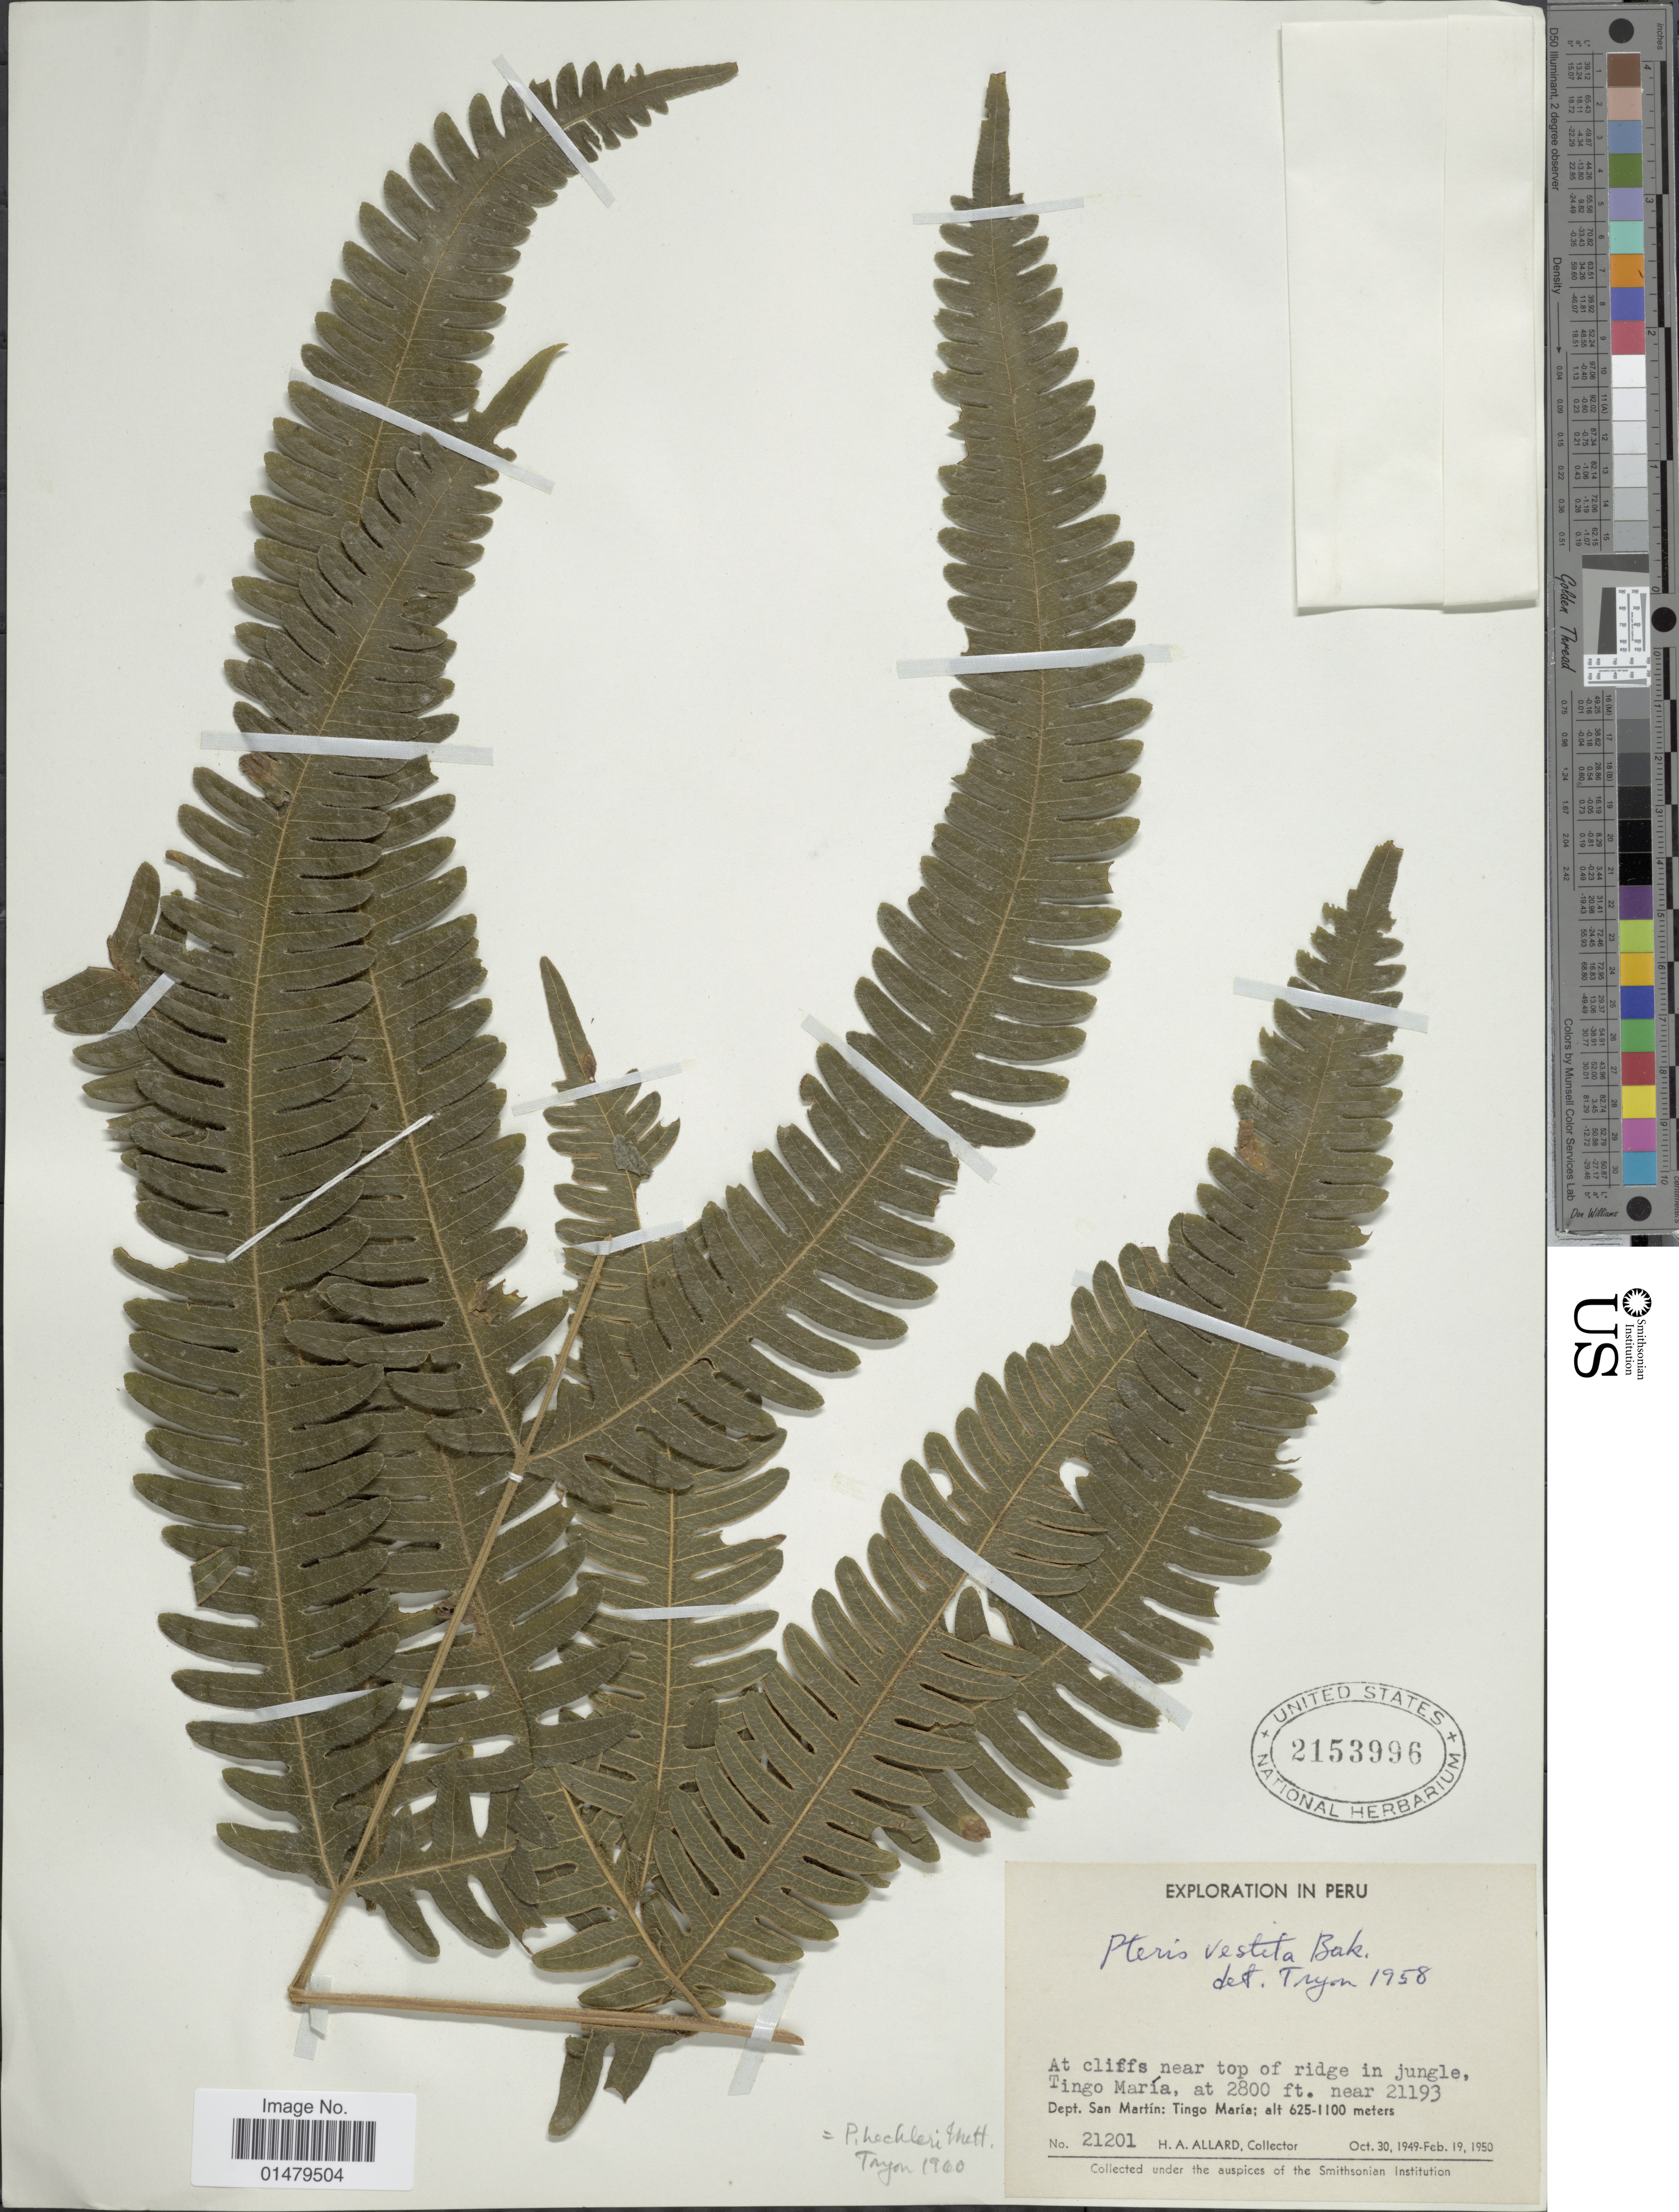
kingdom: Plantae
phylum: Tracheophyta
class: Polypodiopsida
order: Polypodiales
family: Pteridaceae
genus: Pteris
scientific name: Pteris lechleri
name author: Mett.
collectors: H. A. Allard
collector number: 21201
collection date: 1949-10-30/1950-02-19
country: Peru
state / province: San Martín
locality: At cliffs near top of ridge in jungle, Tingo Maria. Dept. San Martin: Tingo Maria. Near 21193.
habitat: at cliffs near top of ridge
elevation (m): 853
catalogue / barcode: US 2153996